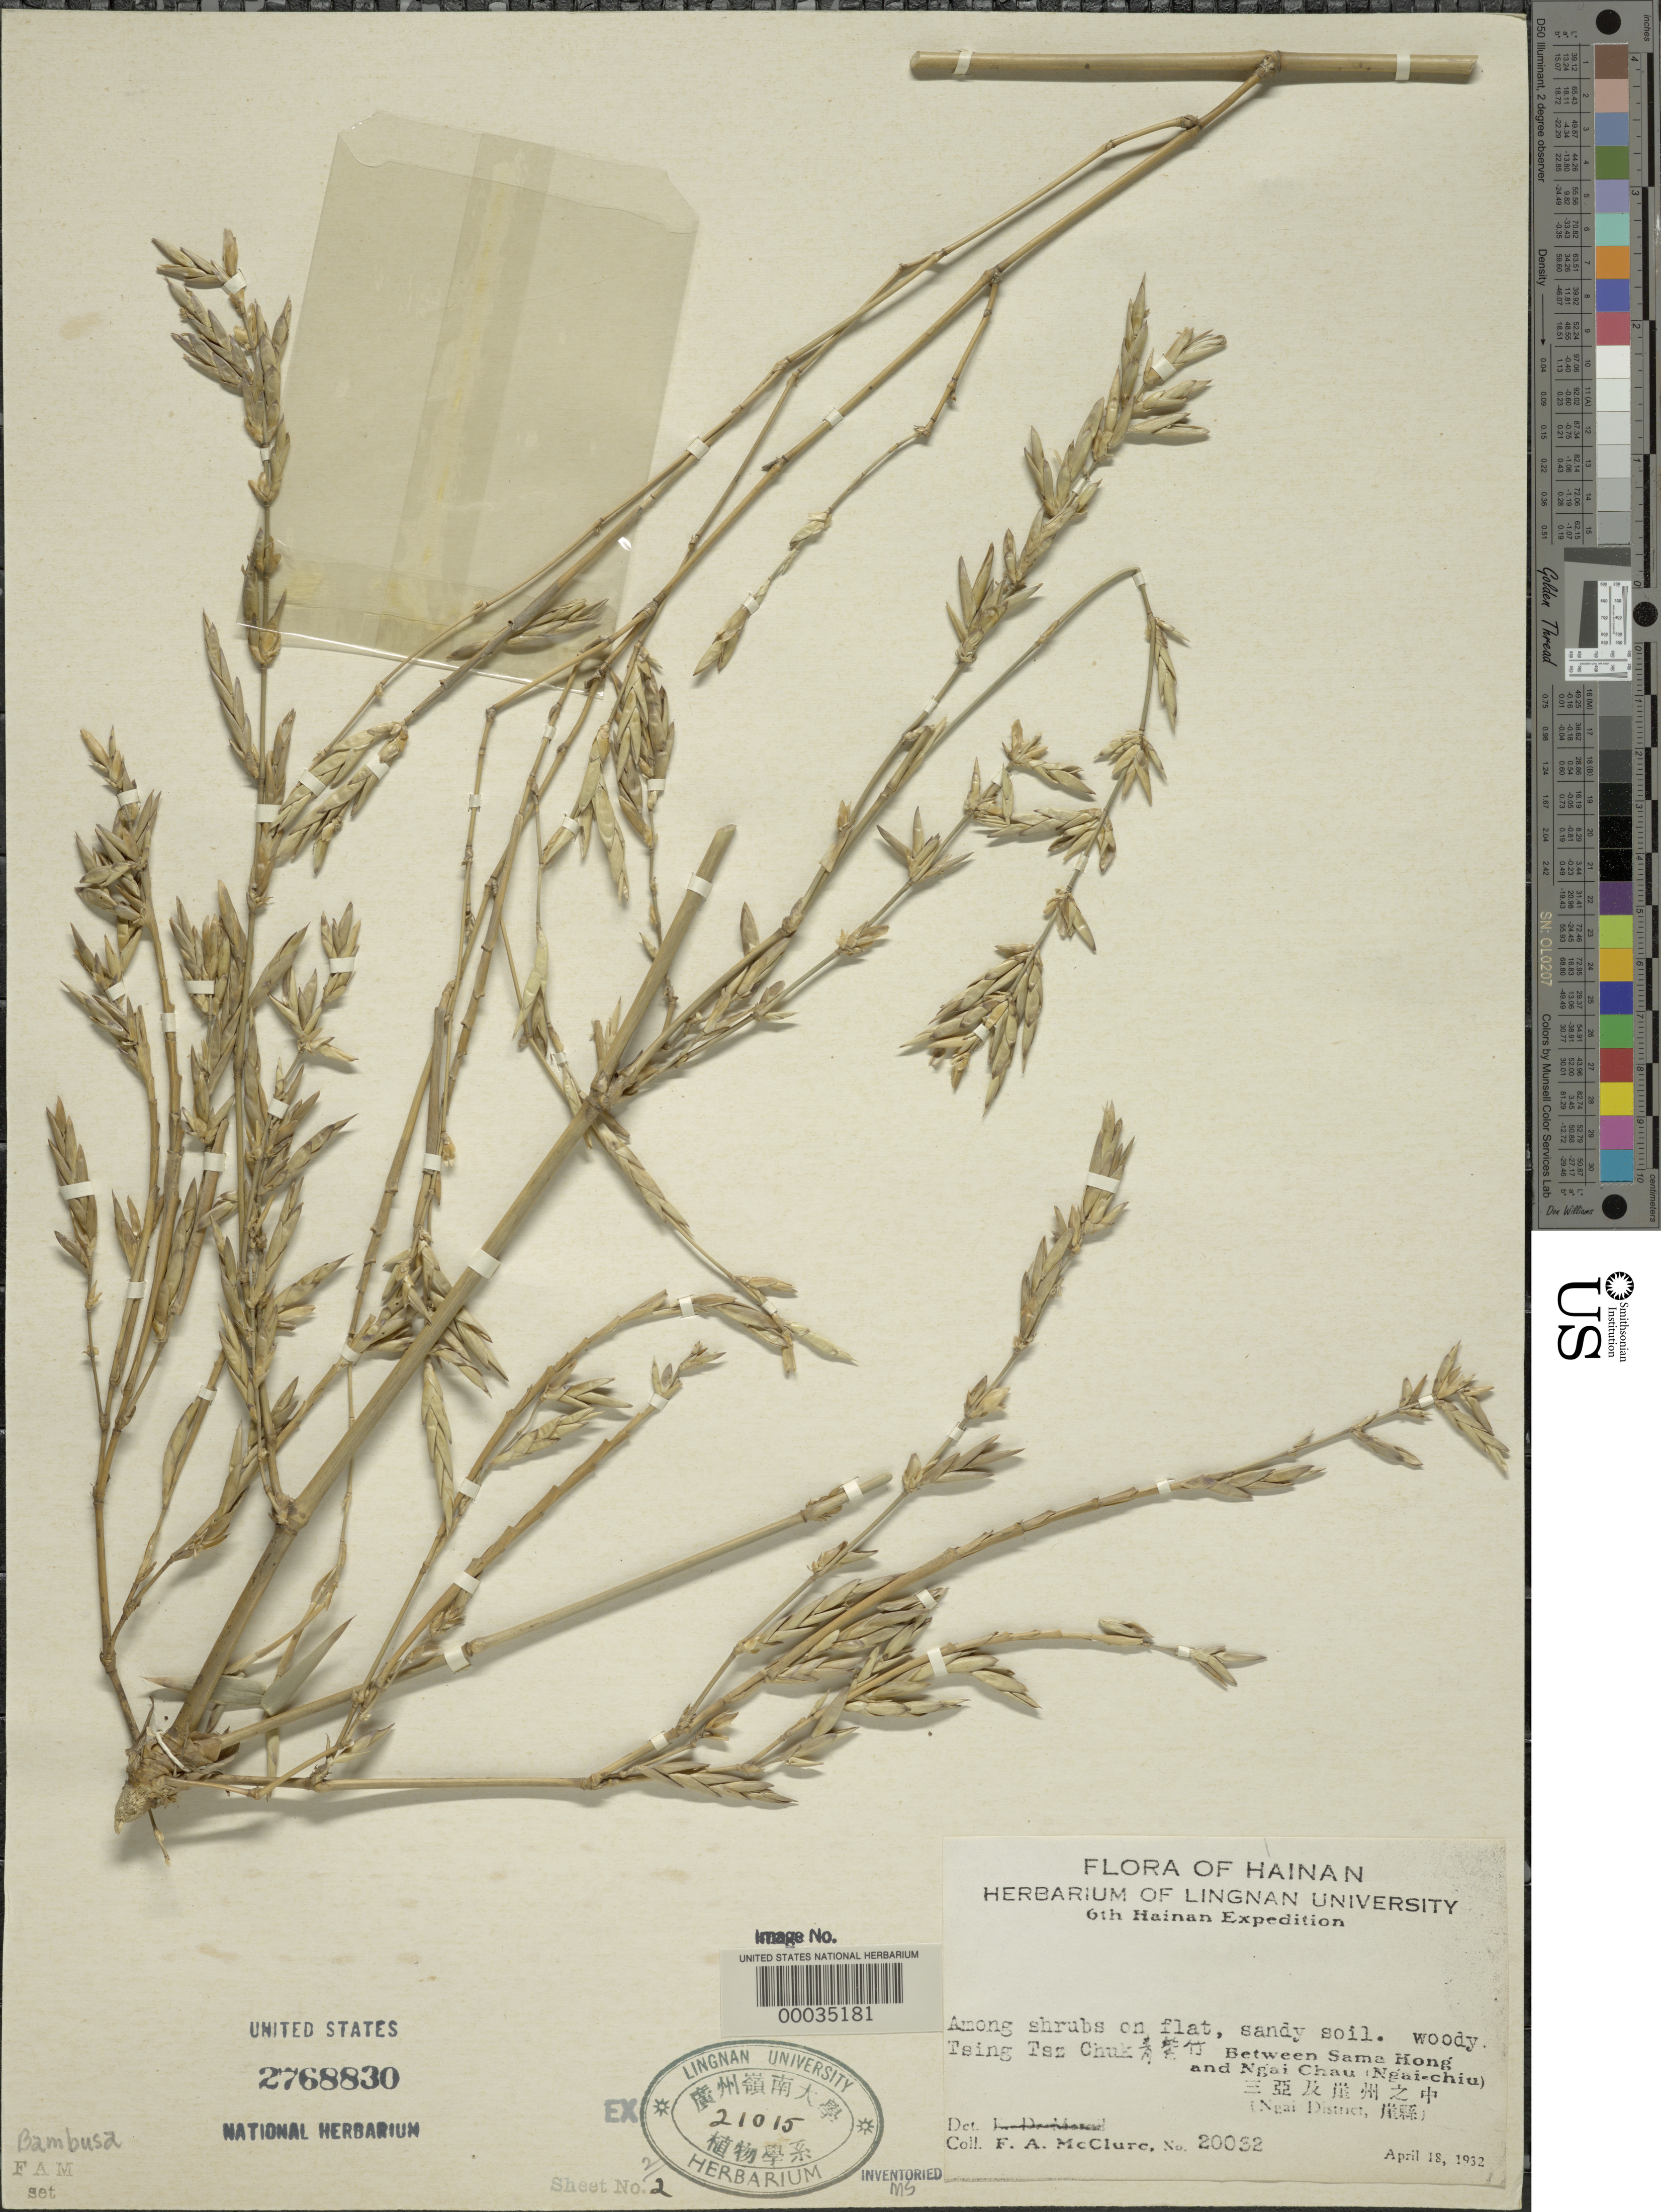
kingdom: Plantae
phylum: Tracheophyta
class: Liliopsida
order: Poales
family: Poaceae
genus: Bambusa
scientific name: Bambusa sp.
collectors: F. A. McClure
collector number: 20032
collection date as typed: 18 Apr 1932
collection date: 1932-04-18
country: China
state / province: Guangdong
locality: Sama kong, ngai chau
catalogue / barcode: US 2768830